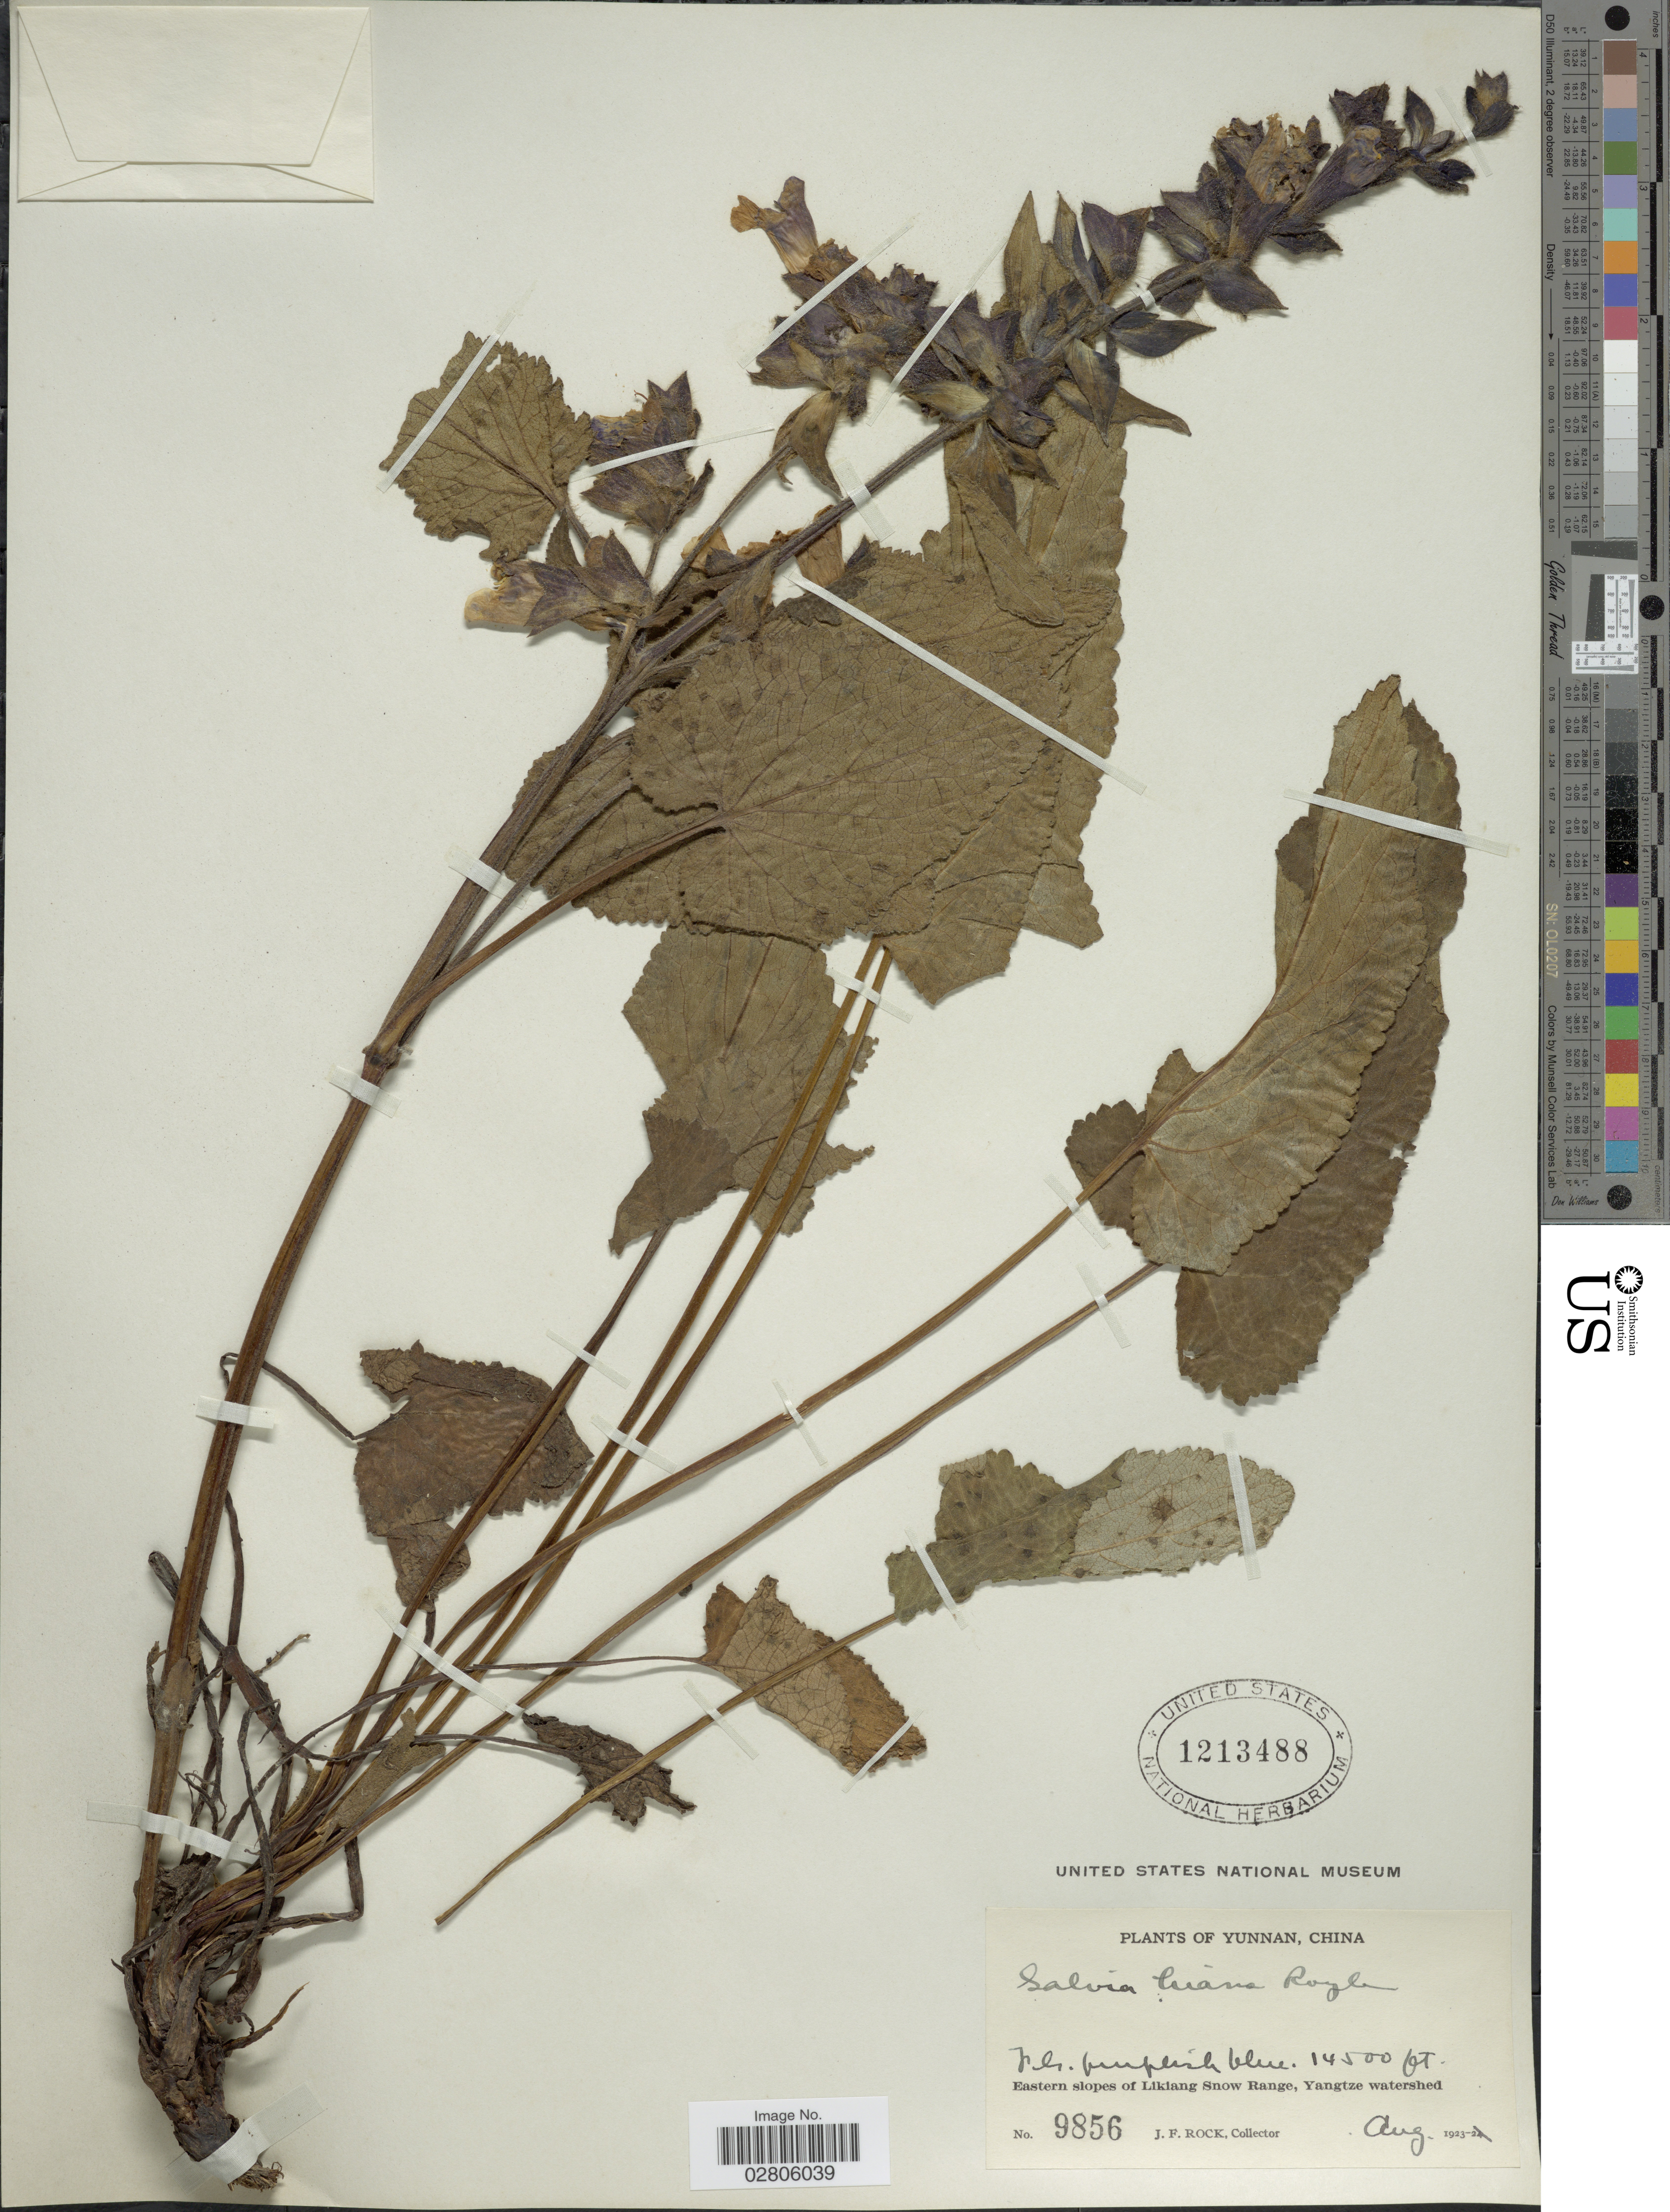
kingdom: Plantae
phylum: Tracheophyta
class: Magnoliopsida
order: Lamiales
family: Lamiaceae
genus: Salvia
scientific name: Salvia hians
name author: Royle ex Benth.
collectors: J. Rock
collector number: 9856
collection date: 1923-08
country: China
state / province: Yunnan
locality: Eastern slopes of Likiang Snow Range, Yangtze watershed.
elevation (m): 4420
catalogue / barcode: US 1213488